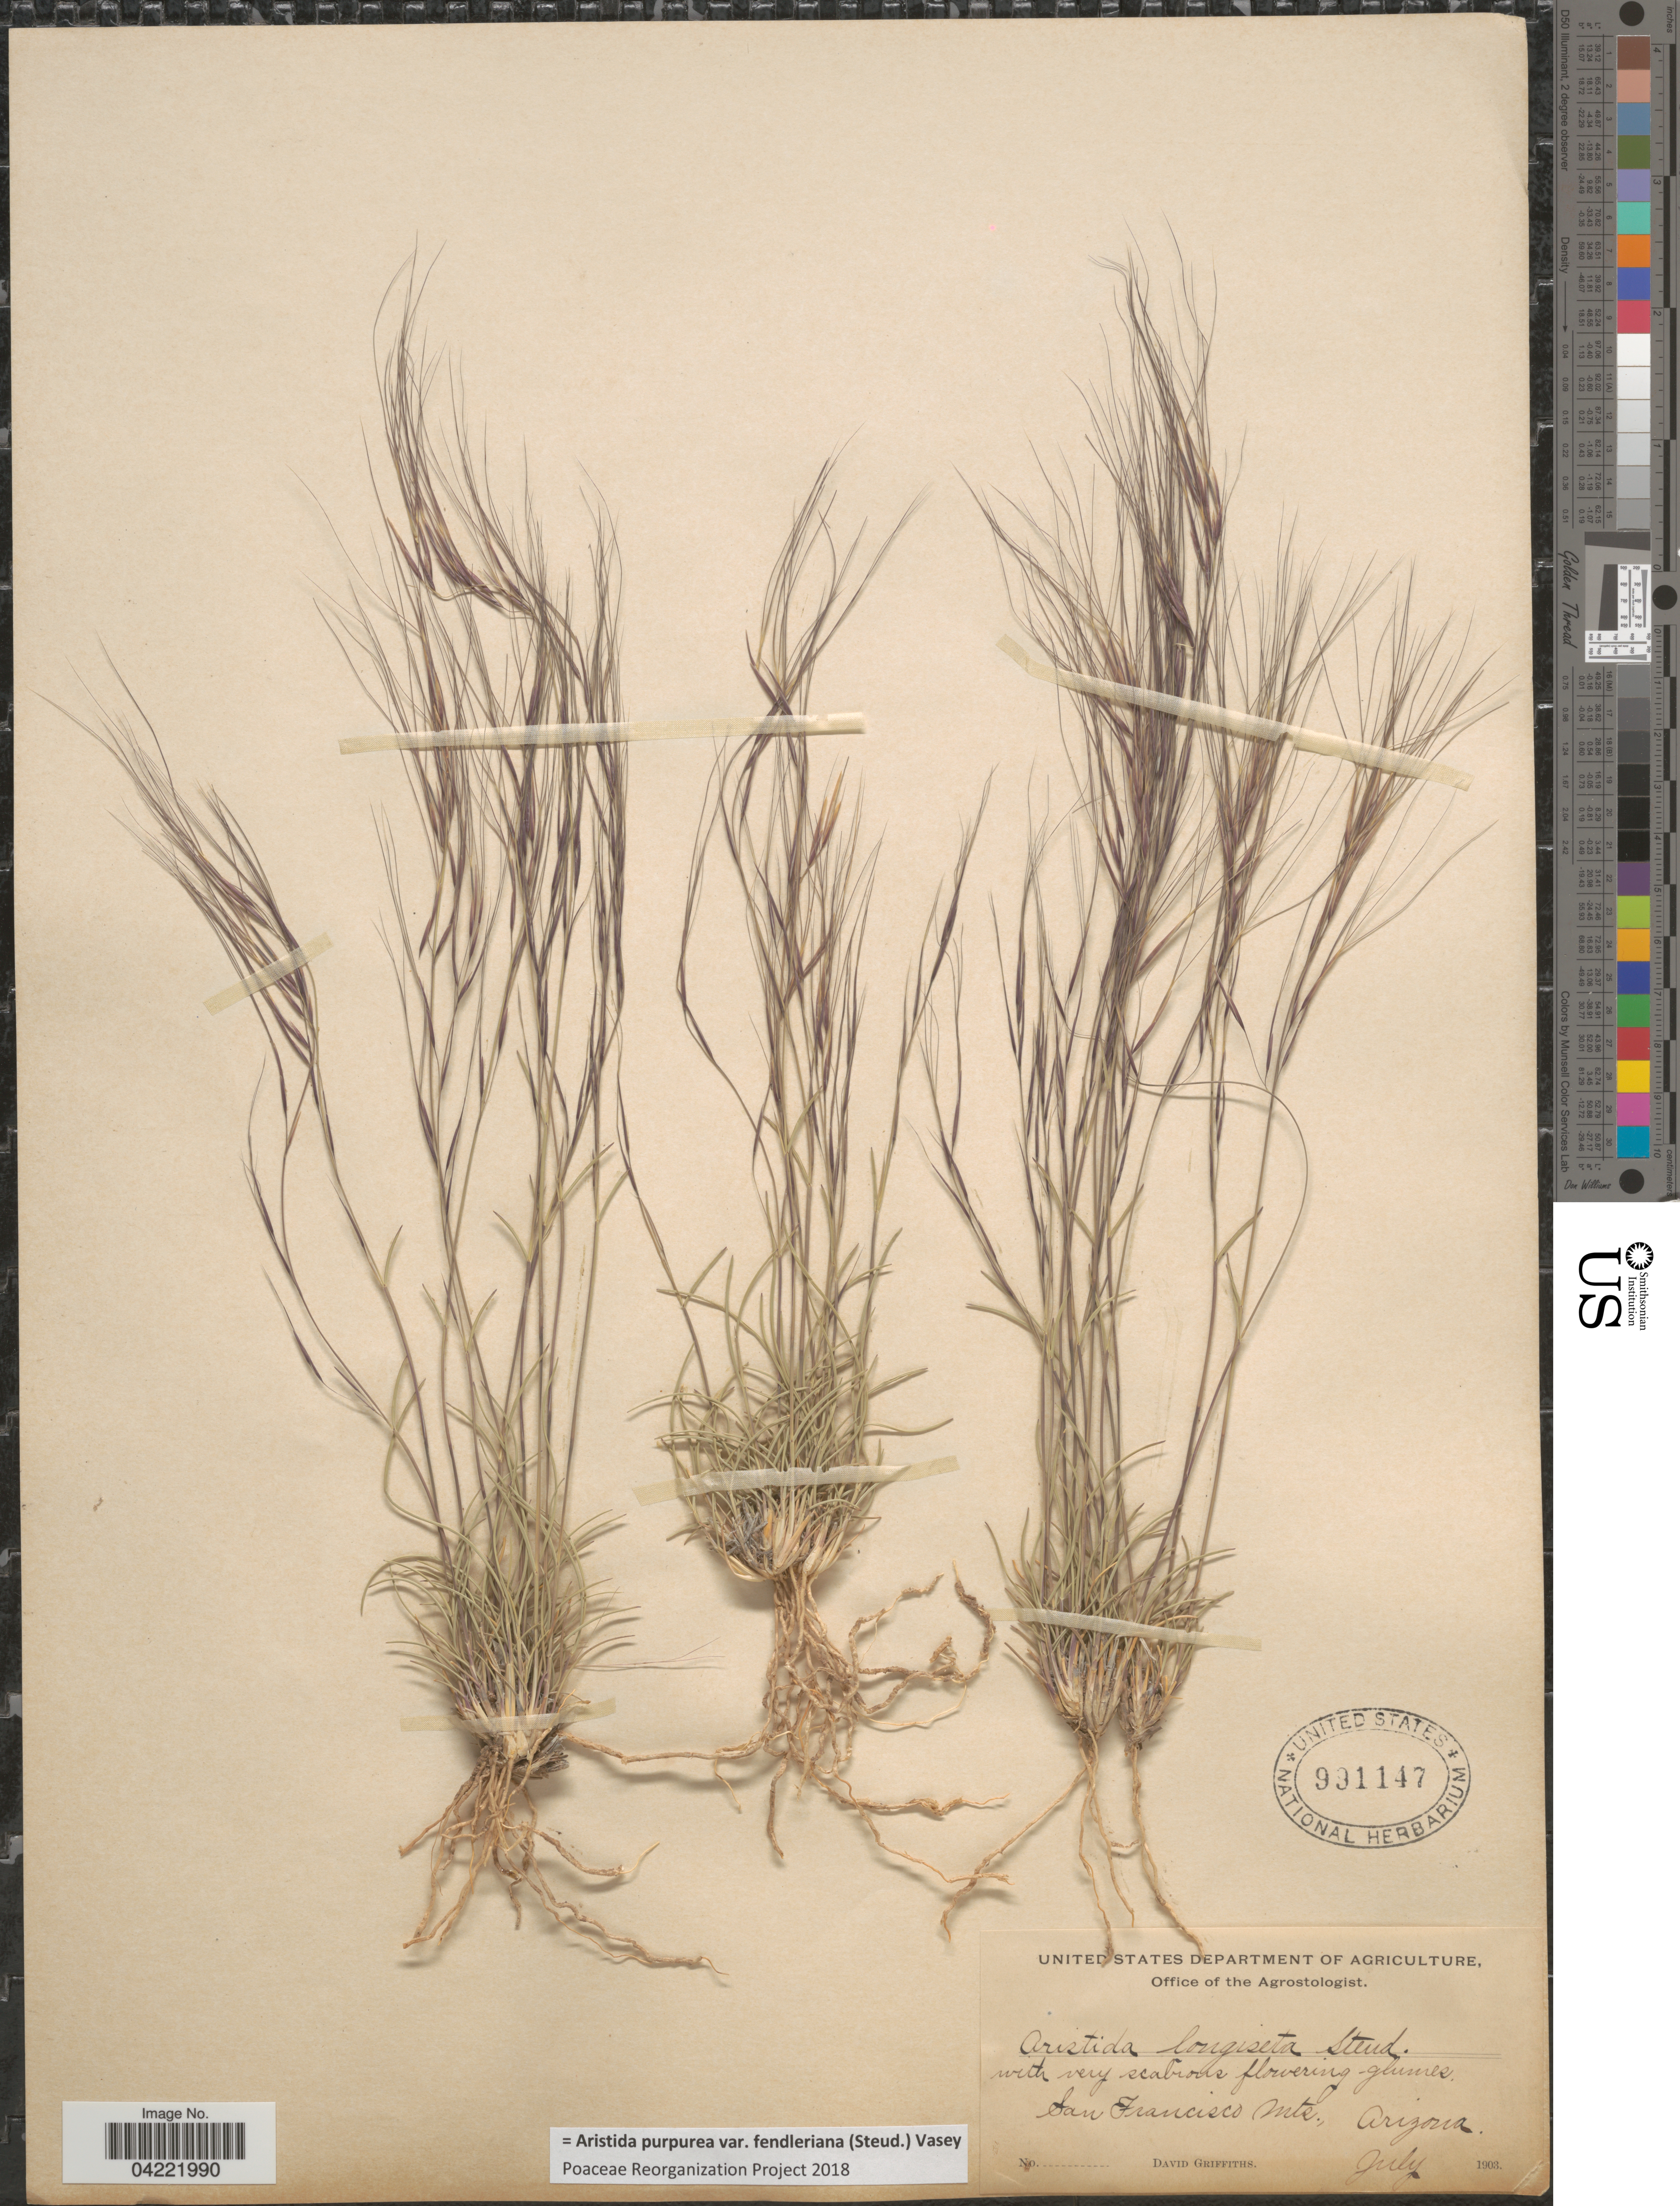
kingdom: Plantae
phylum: Tracheophyta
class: Liliopsida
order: Poales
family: Poaceae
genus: Aristida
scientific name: Aristida purpurea var. fendleriana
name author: (Steud.) Vasey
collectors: D. Griffiths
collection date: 1903-07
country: United States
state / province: Arizona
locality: San Francisco Mts.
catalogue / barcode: US 991147